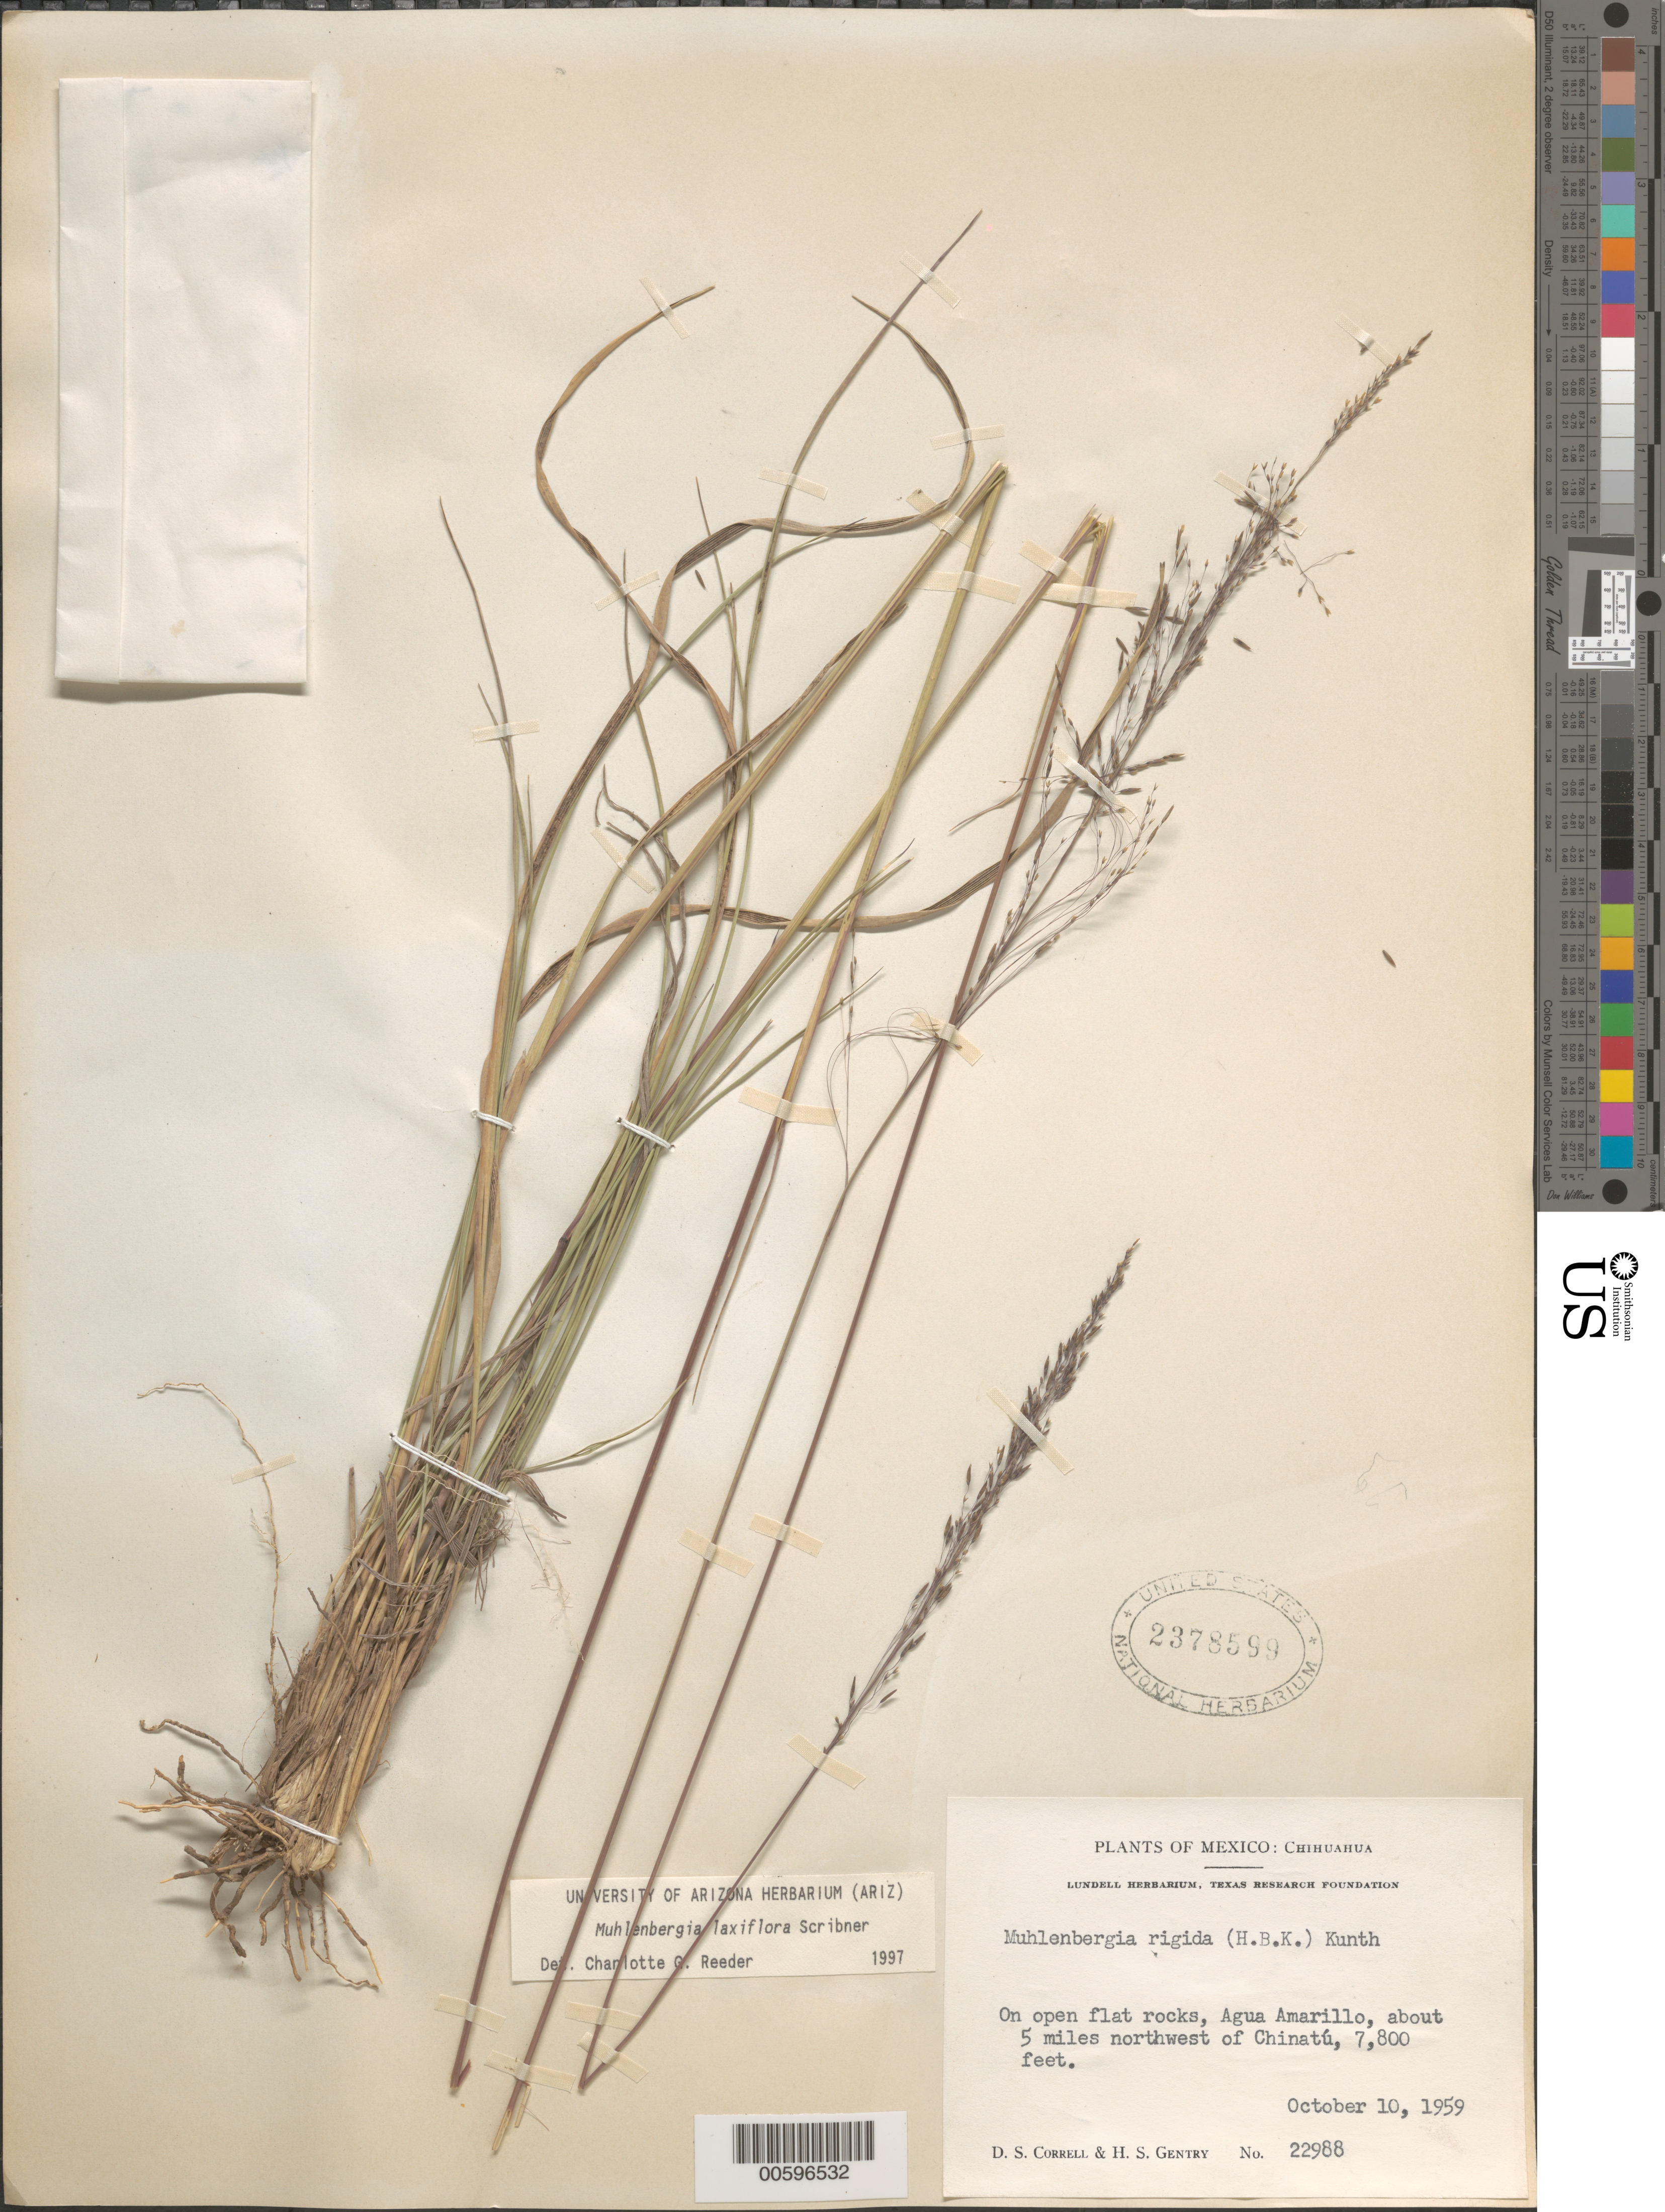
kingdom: Plantae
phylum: Tracheophyta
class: Liliopsida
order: Poales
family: Poaceae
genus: Muhlenbergia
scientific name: Muhlenbergia laxiflora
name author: Scribn.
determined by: Reeder, C. G., (ARIZ)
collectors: D. S. Correll & H. S. Gentry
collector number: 22988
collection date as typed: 10 Oct 1959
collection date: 1959-10-10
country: Mexico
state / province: Chihuahua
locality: Agua Amarillo, about 5 mi NW of Chinatú.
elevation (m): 2377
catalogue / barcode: US 2378599